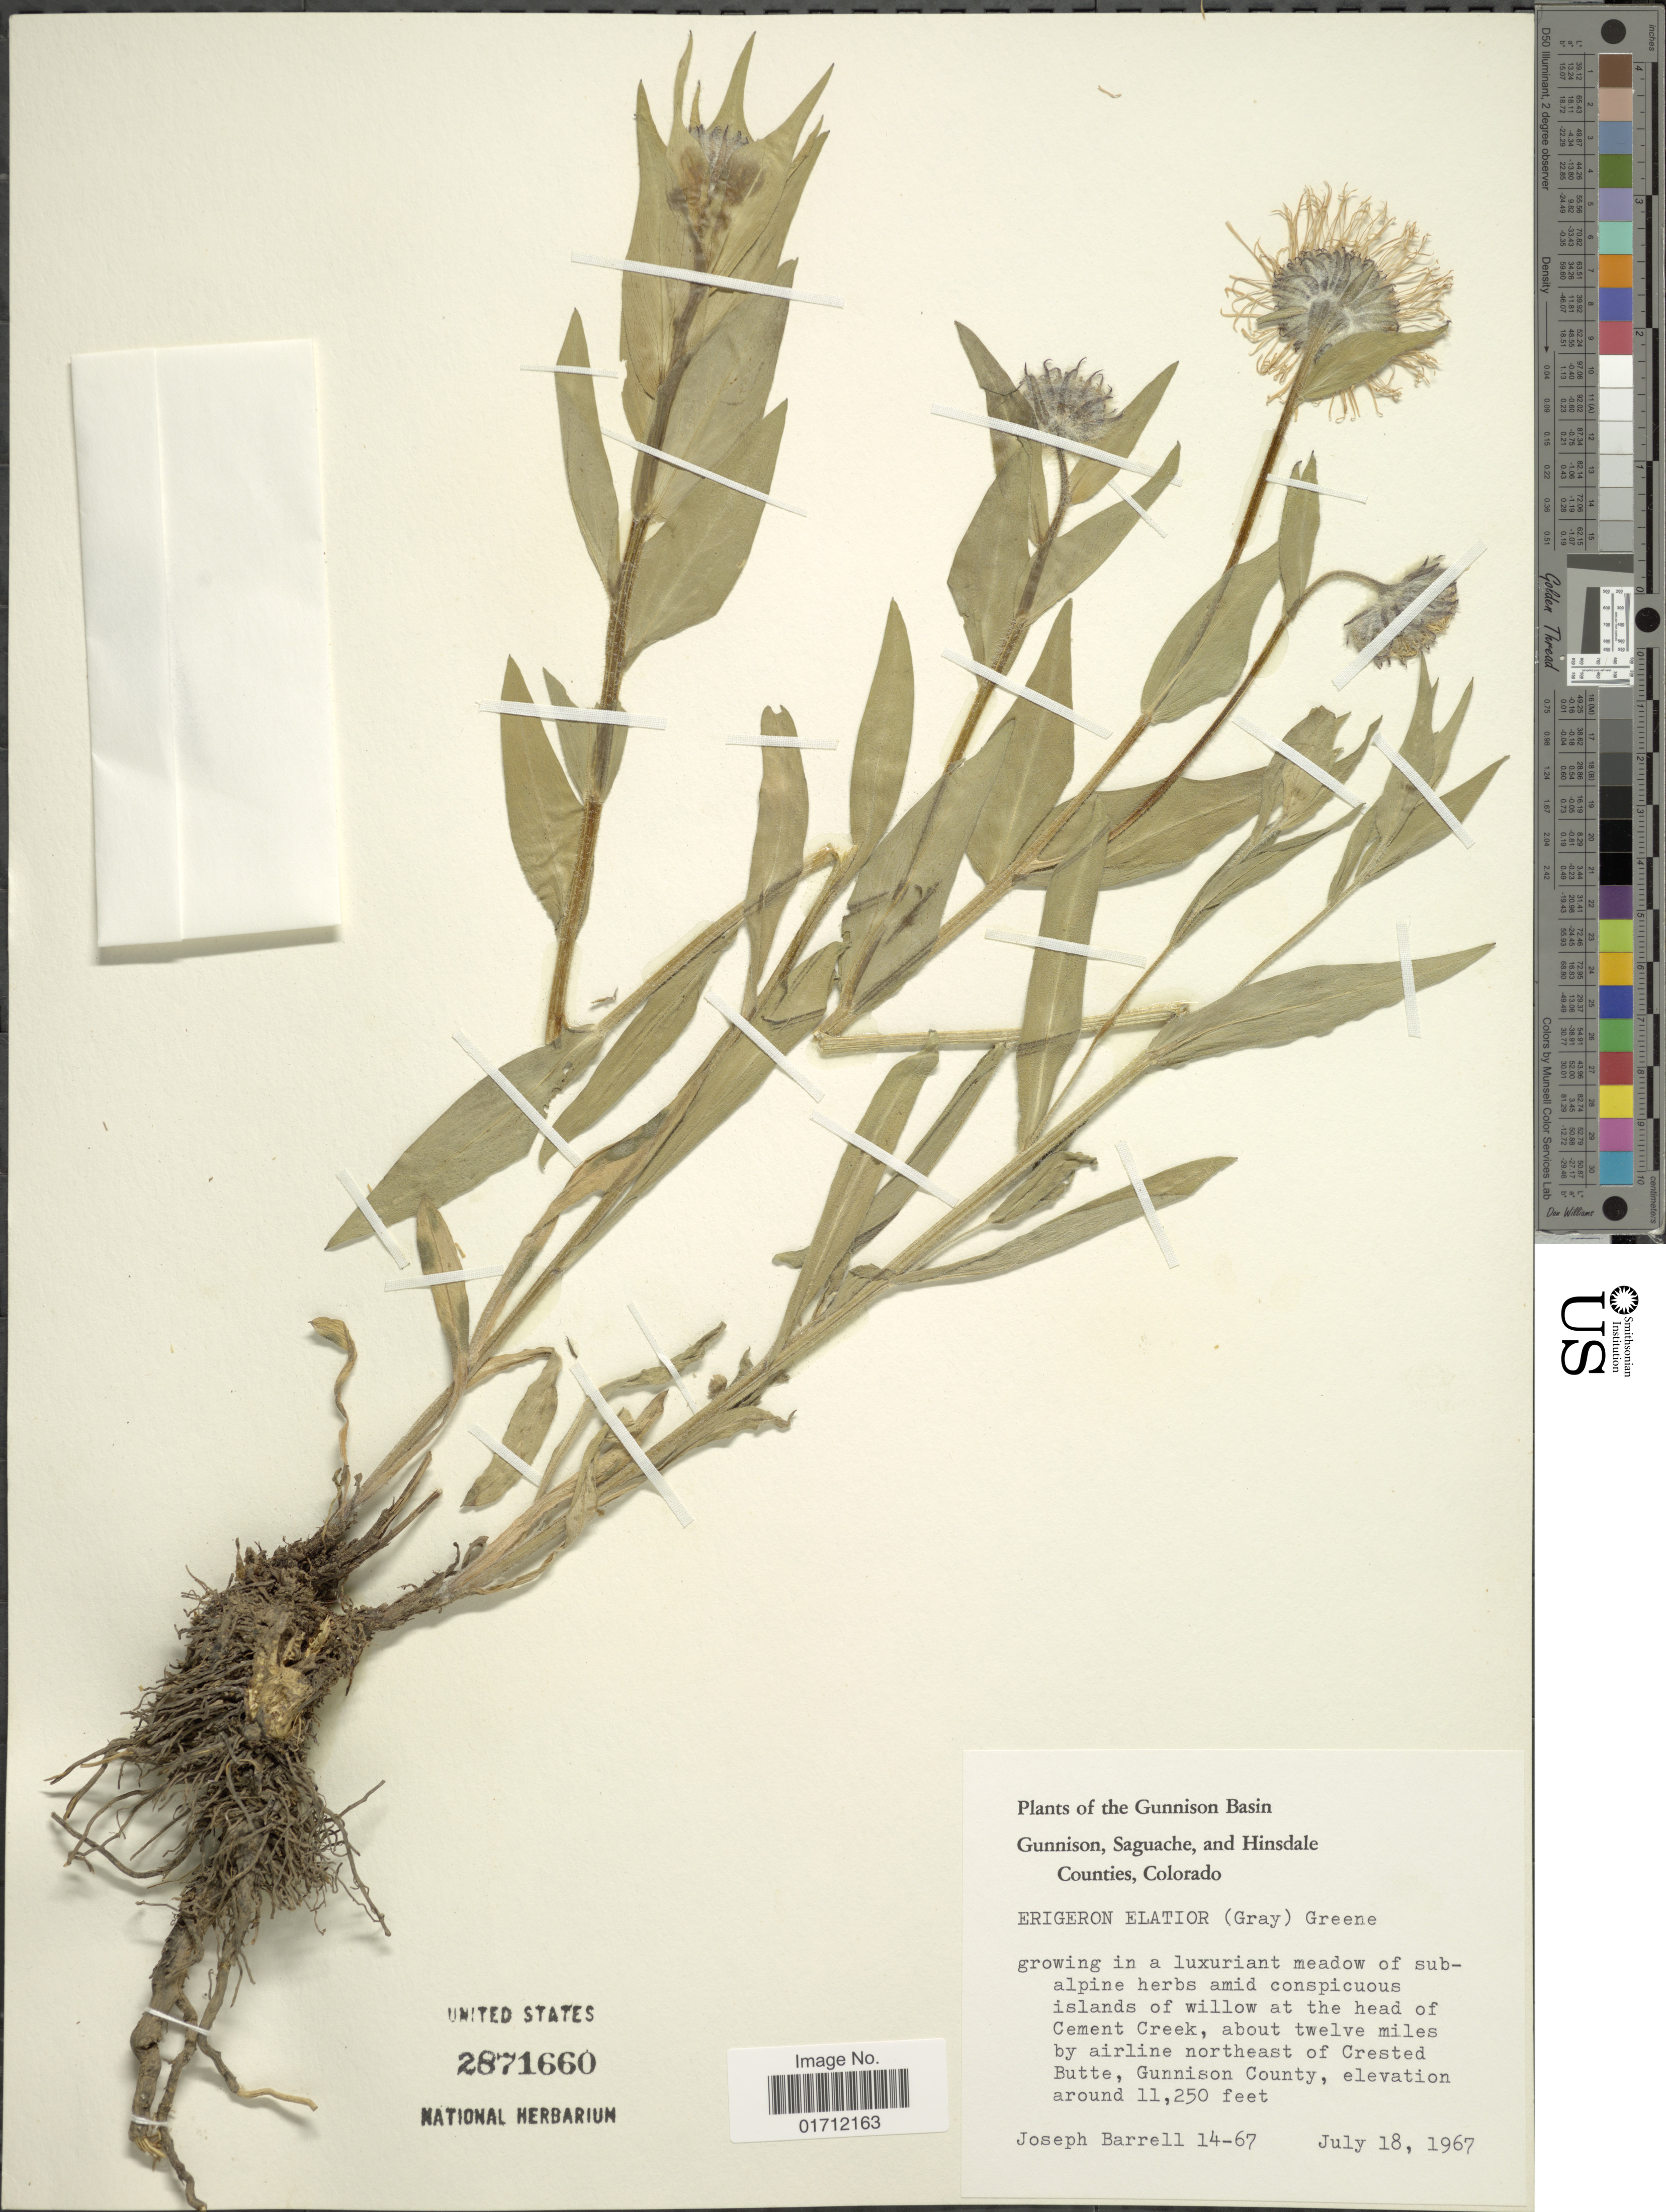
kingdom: Plantae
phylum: Tracheophyta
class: Magnoliopsida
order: Asterales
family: Asteraceae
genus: Erigeron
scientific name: Erigeron elatior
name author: (A. Gray) Greene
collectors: J. Barrell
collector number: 14-67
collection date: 1967-07-18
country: United States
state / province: Colorado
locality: The Gunnison Basin , at the head of Cement Creek, about twelve miles by airline northeast of Crested Butte, Gunnison County.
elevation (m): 3429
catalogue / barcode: US 2871660